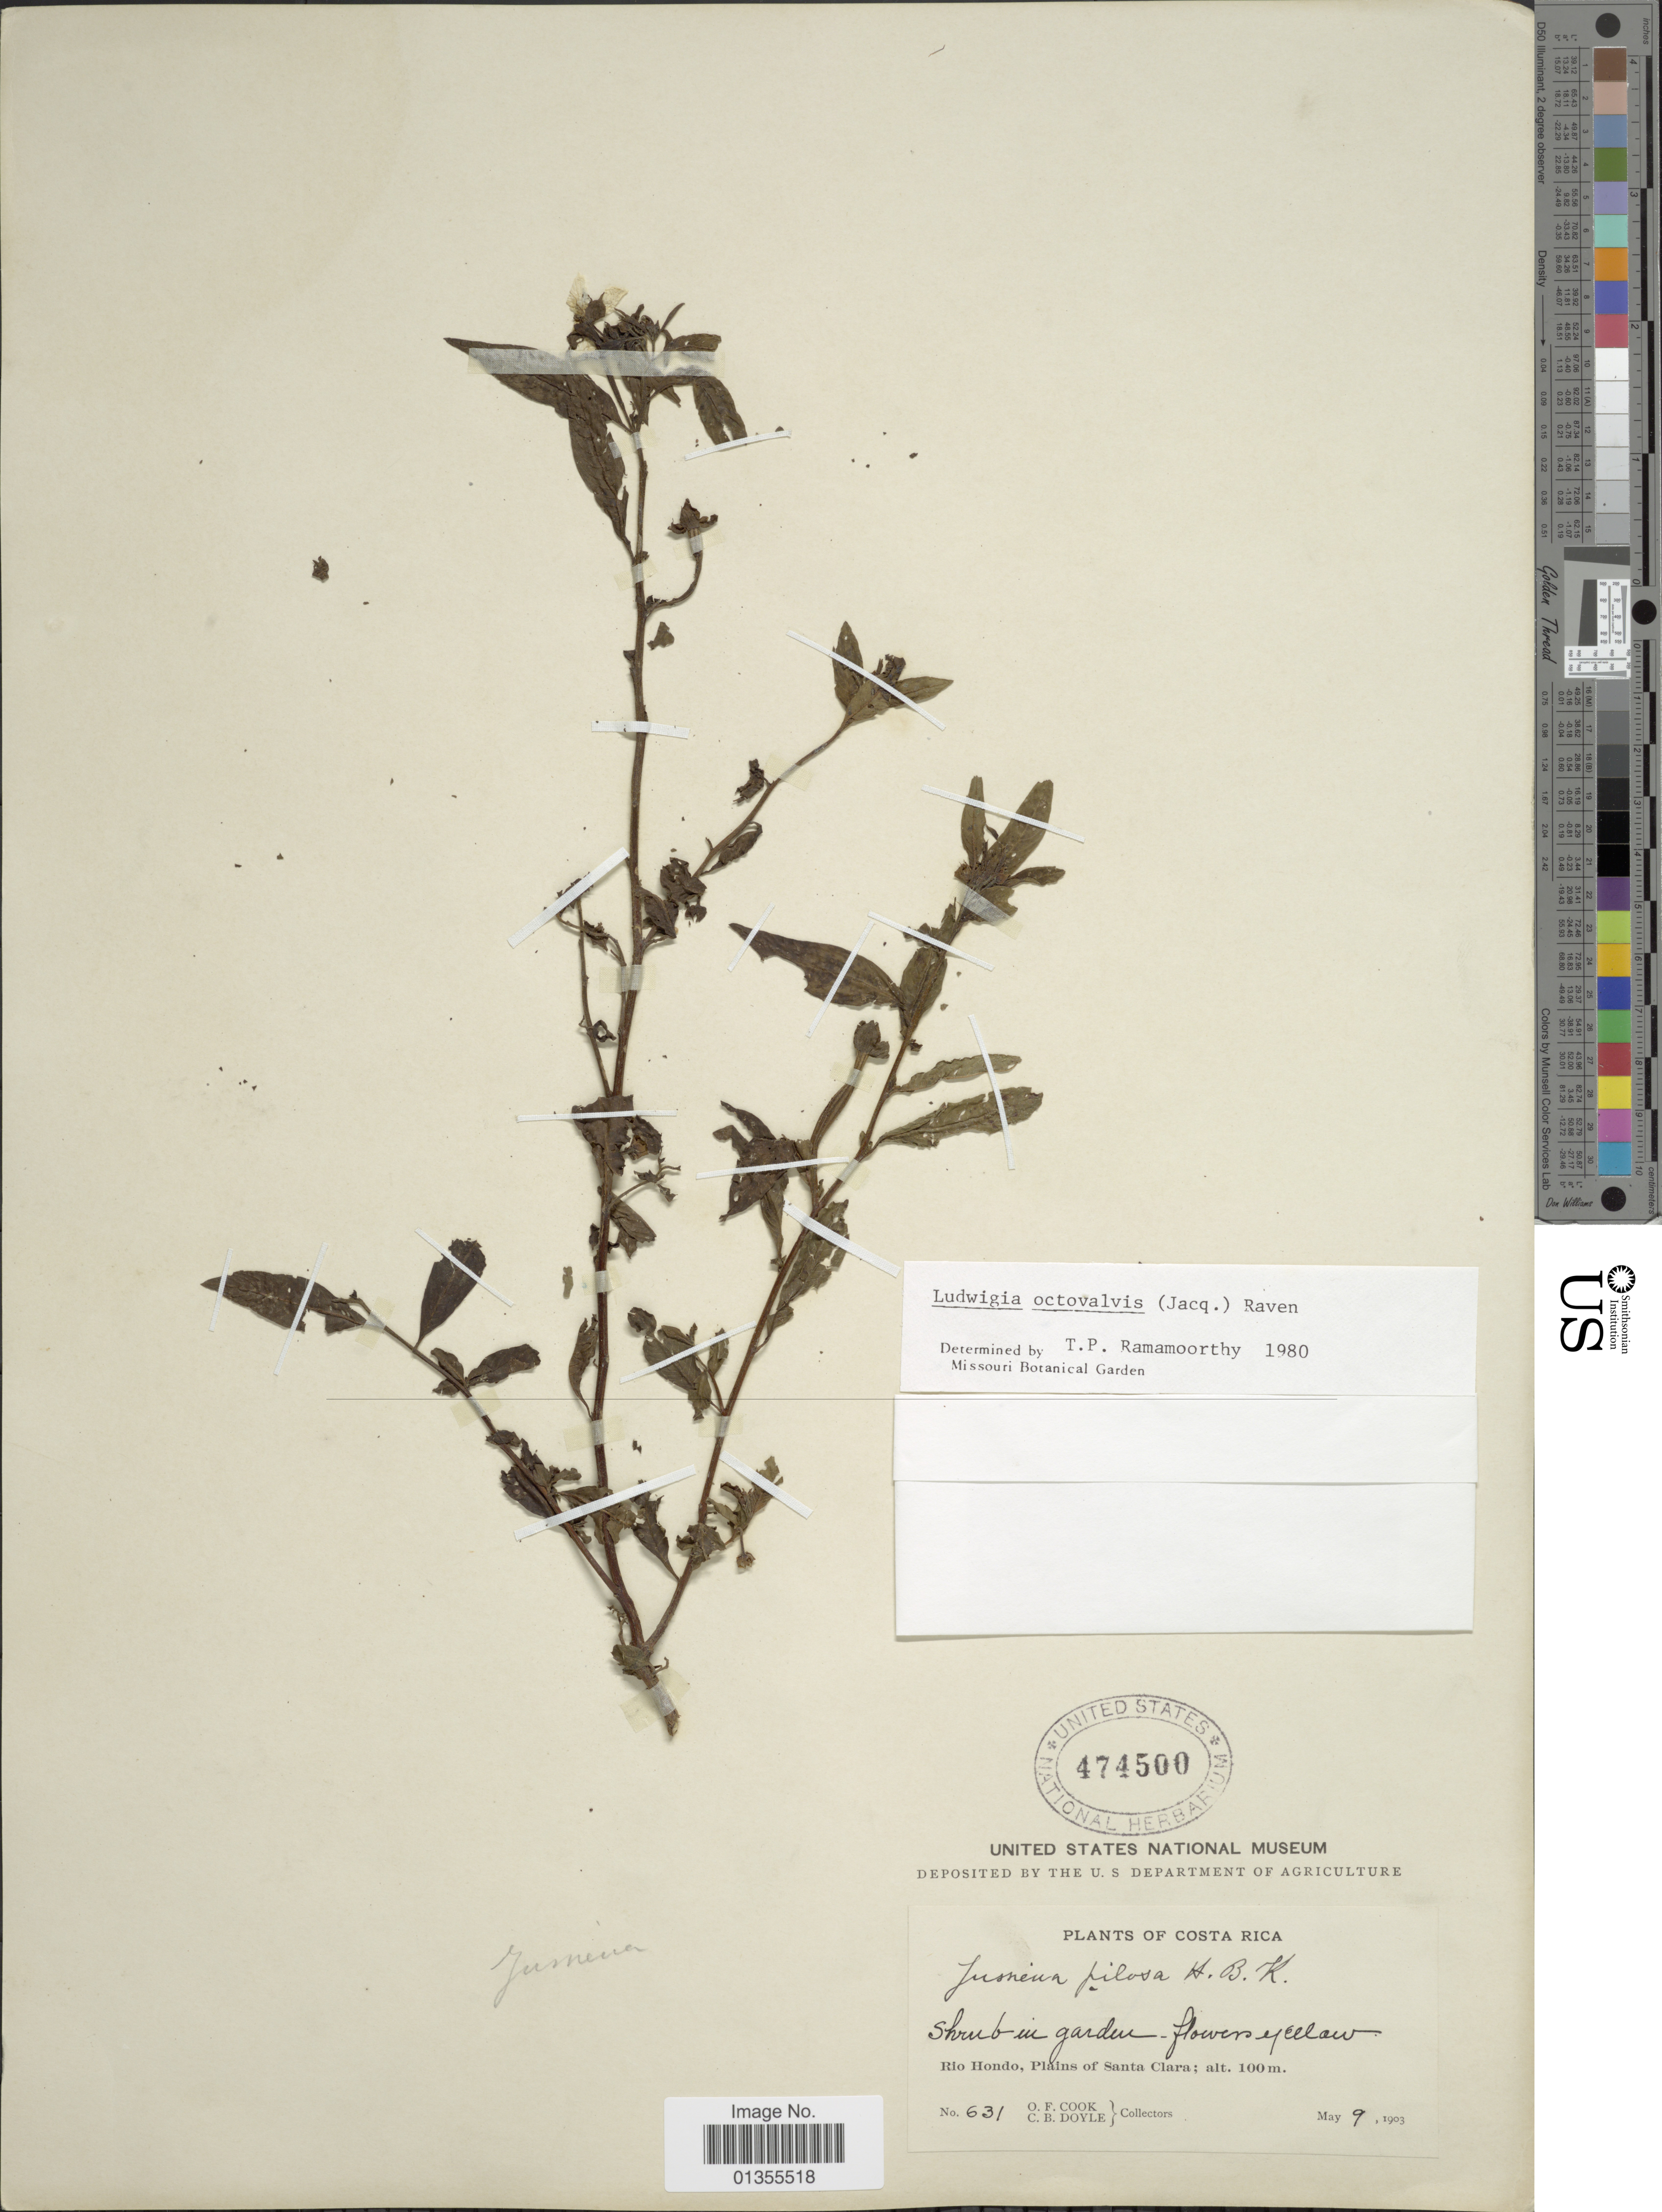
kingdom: Plantae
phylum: Tracheophyta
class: Magnoliopsida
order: Myrtales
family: Onagraceae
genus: Ludwigia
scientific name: Ludwigia octovalvis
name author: (Jacq.) P.H. Raven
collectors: O. F. Cook & C. Doyle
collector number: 631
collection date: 1903-05-09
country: Costa Rica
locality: Rio Hondo, Plains of Santa Clara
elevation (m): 100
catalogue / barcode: US 474500